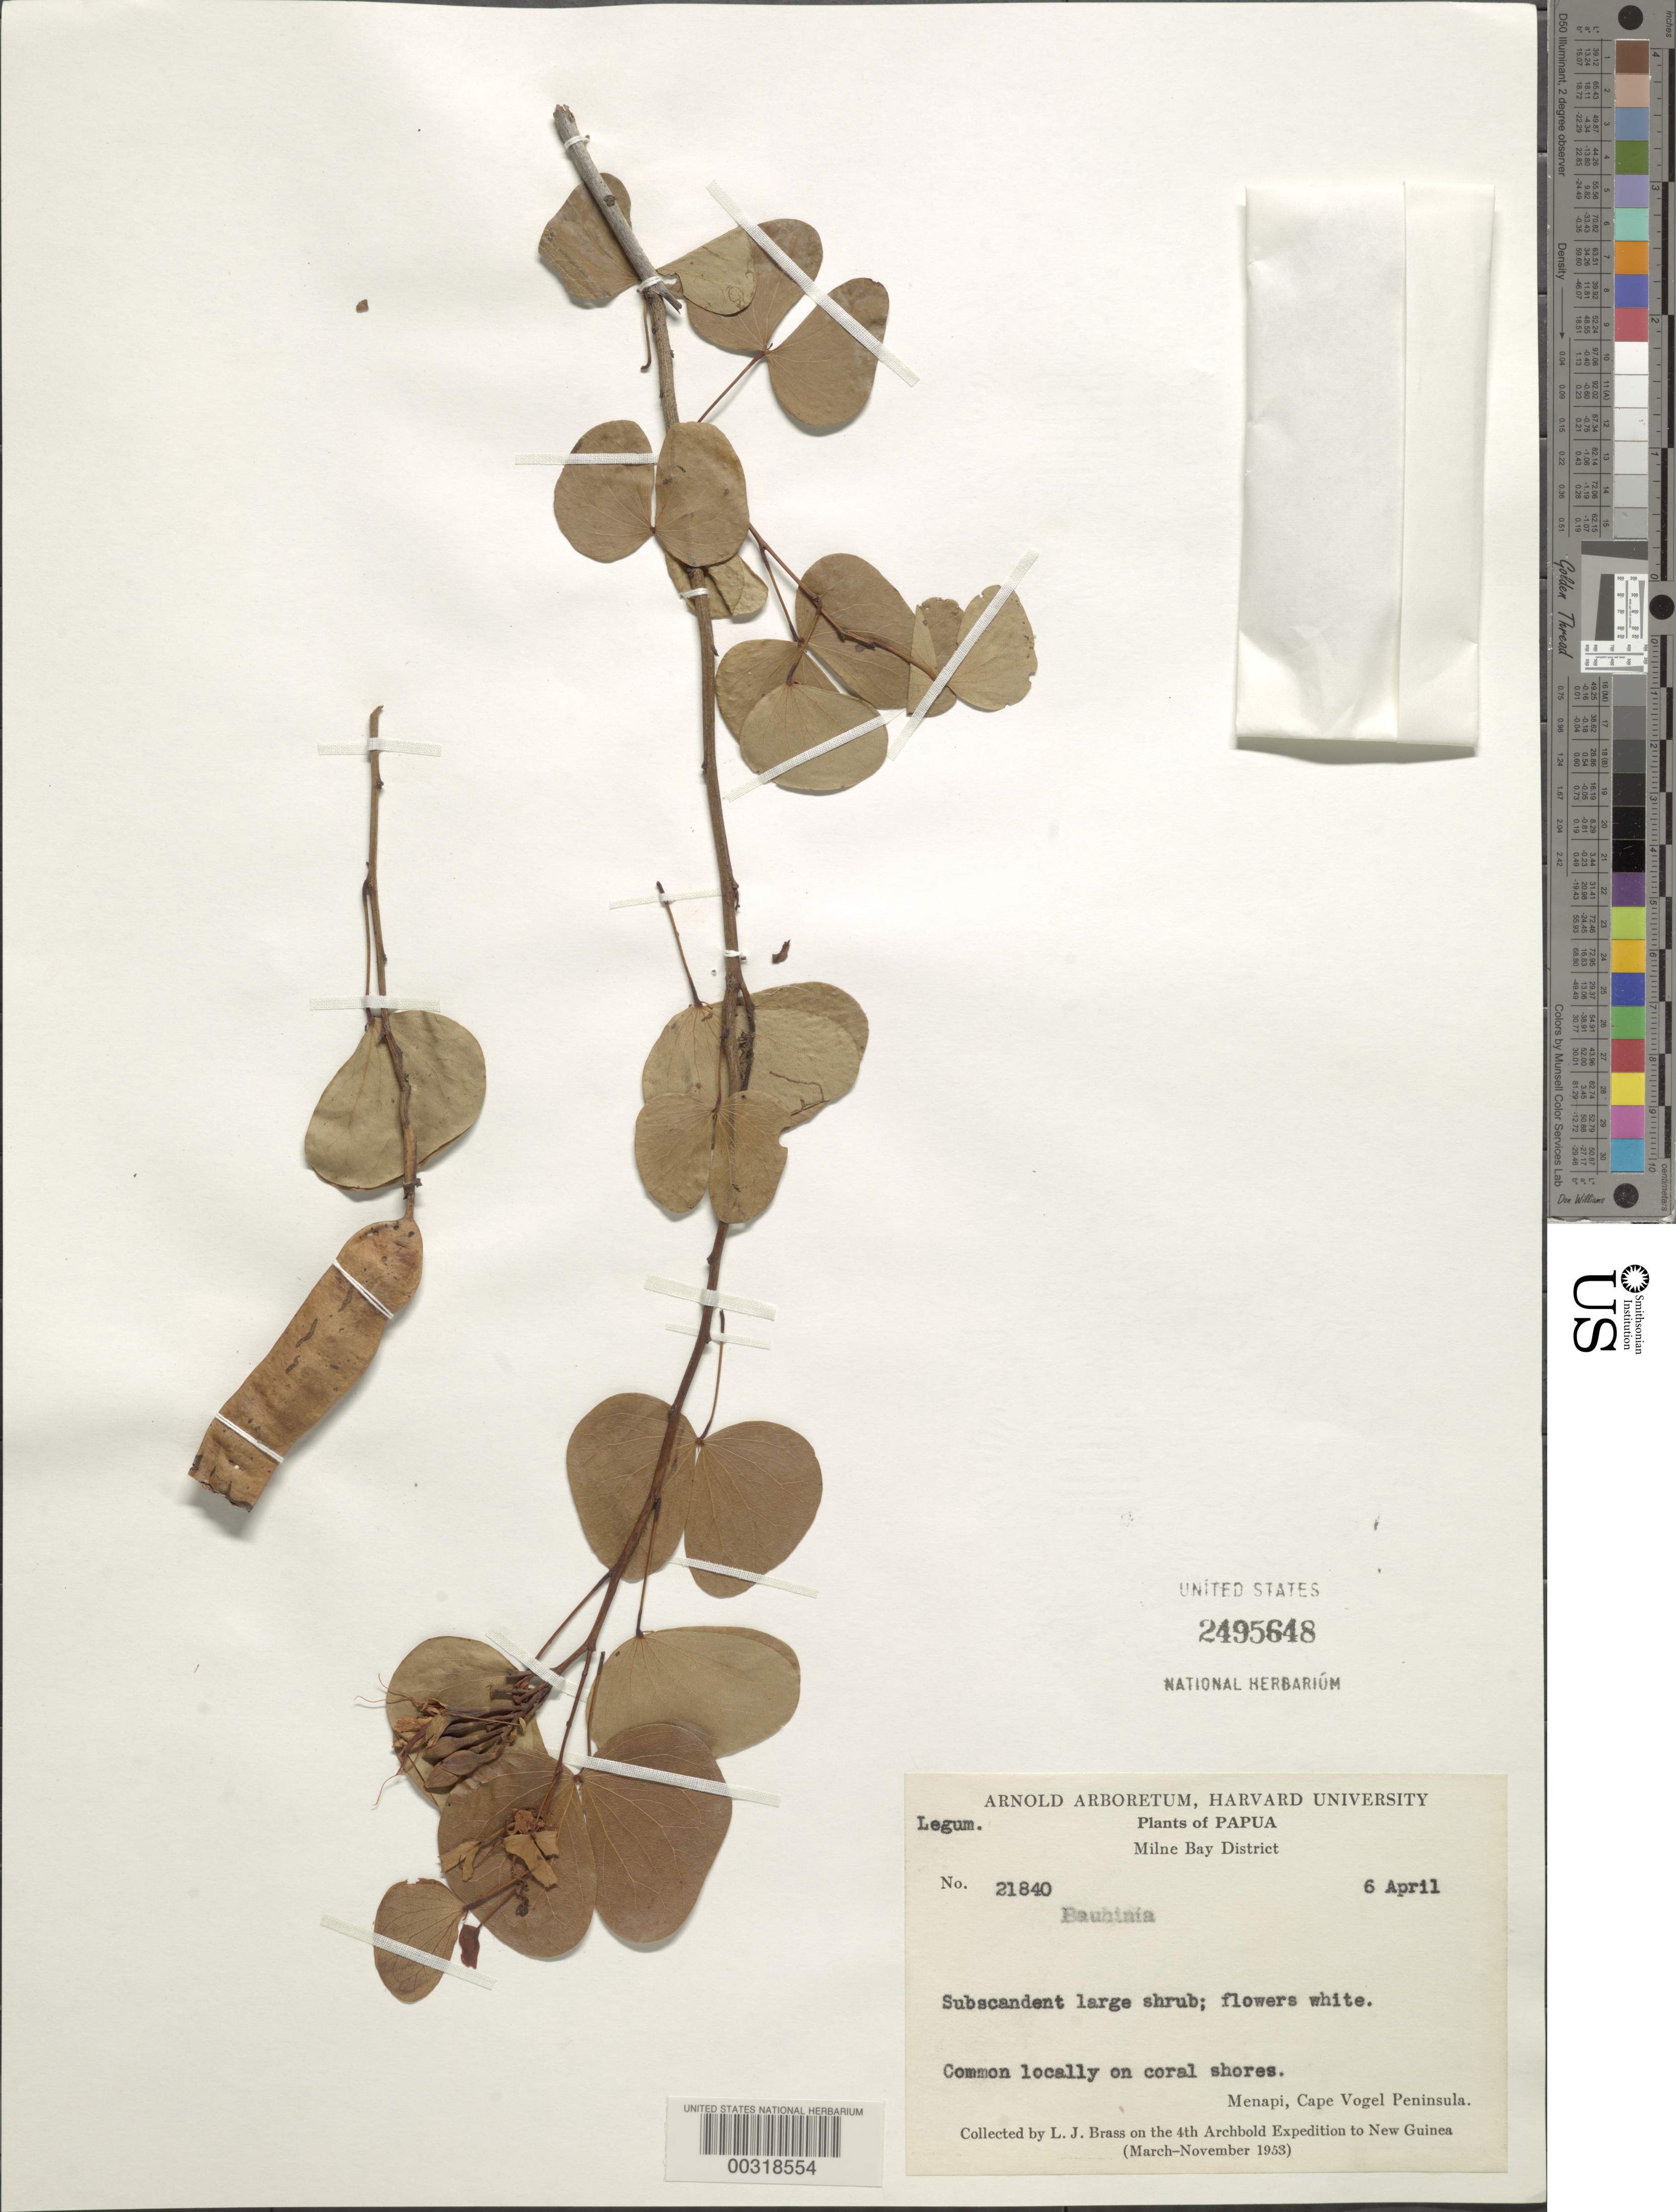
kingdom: Plantae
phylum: Tracheophyta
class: Magnoliopsida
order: Fabales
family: Fabaceae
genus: Lysiphyllum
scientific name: Lysiphyllum binatum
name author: (Blanco) de Wit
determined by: U.S. National Herbarium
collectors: L. J. Brass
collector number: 21840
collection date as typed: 06 Apr 1953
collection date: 1953-04-06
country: Papua New Guinea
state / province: Milne Bay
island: New Guinea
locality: Menapi, cape vogel peninsula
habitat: On coral shores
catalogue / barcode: US 2495648